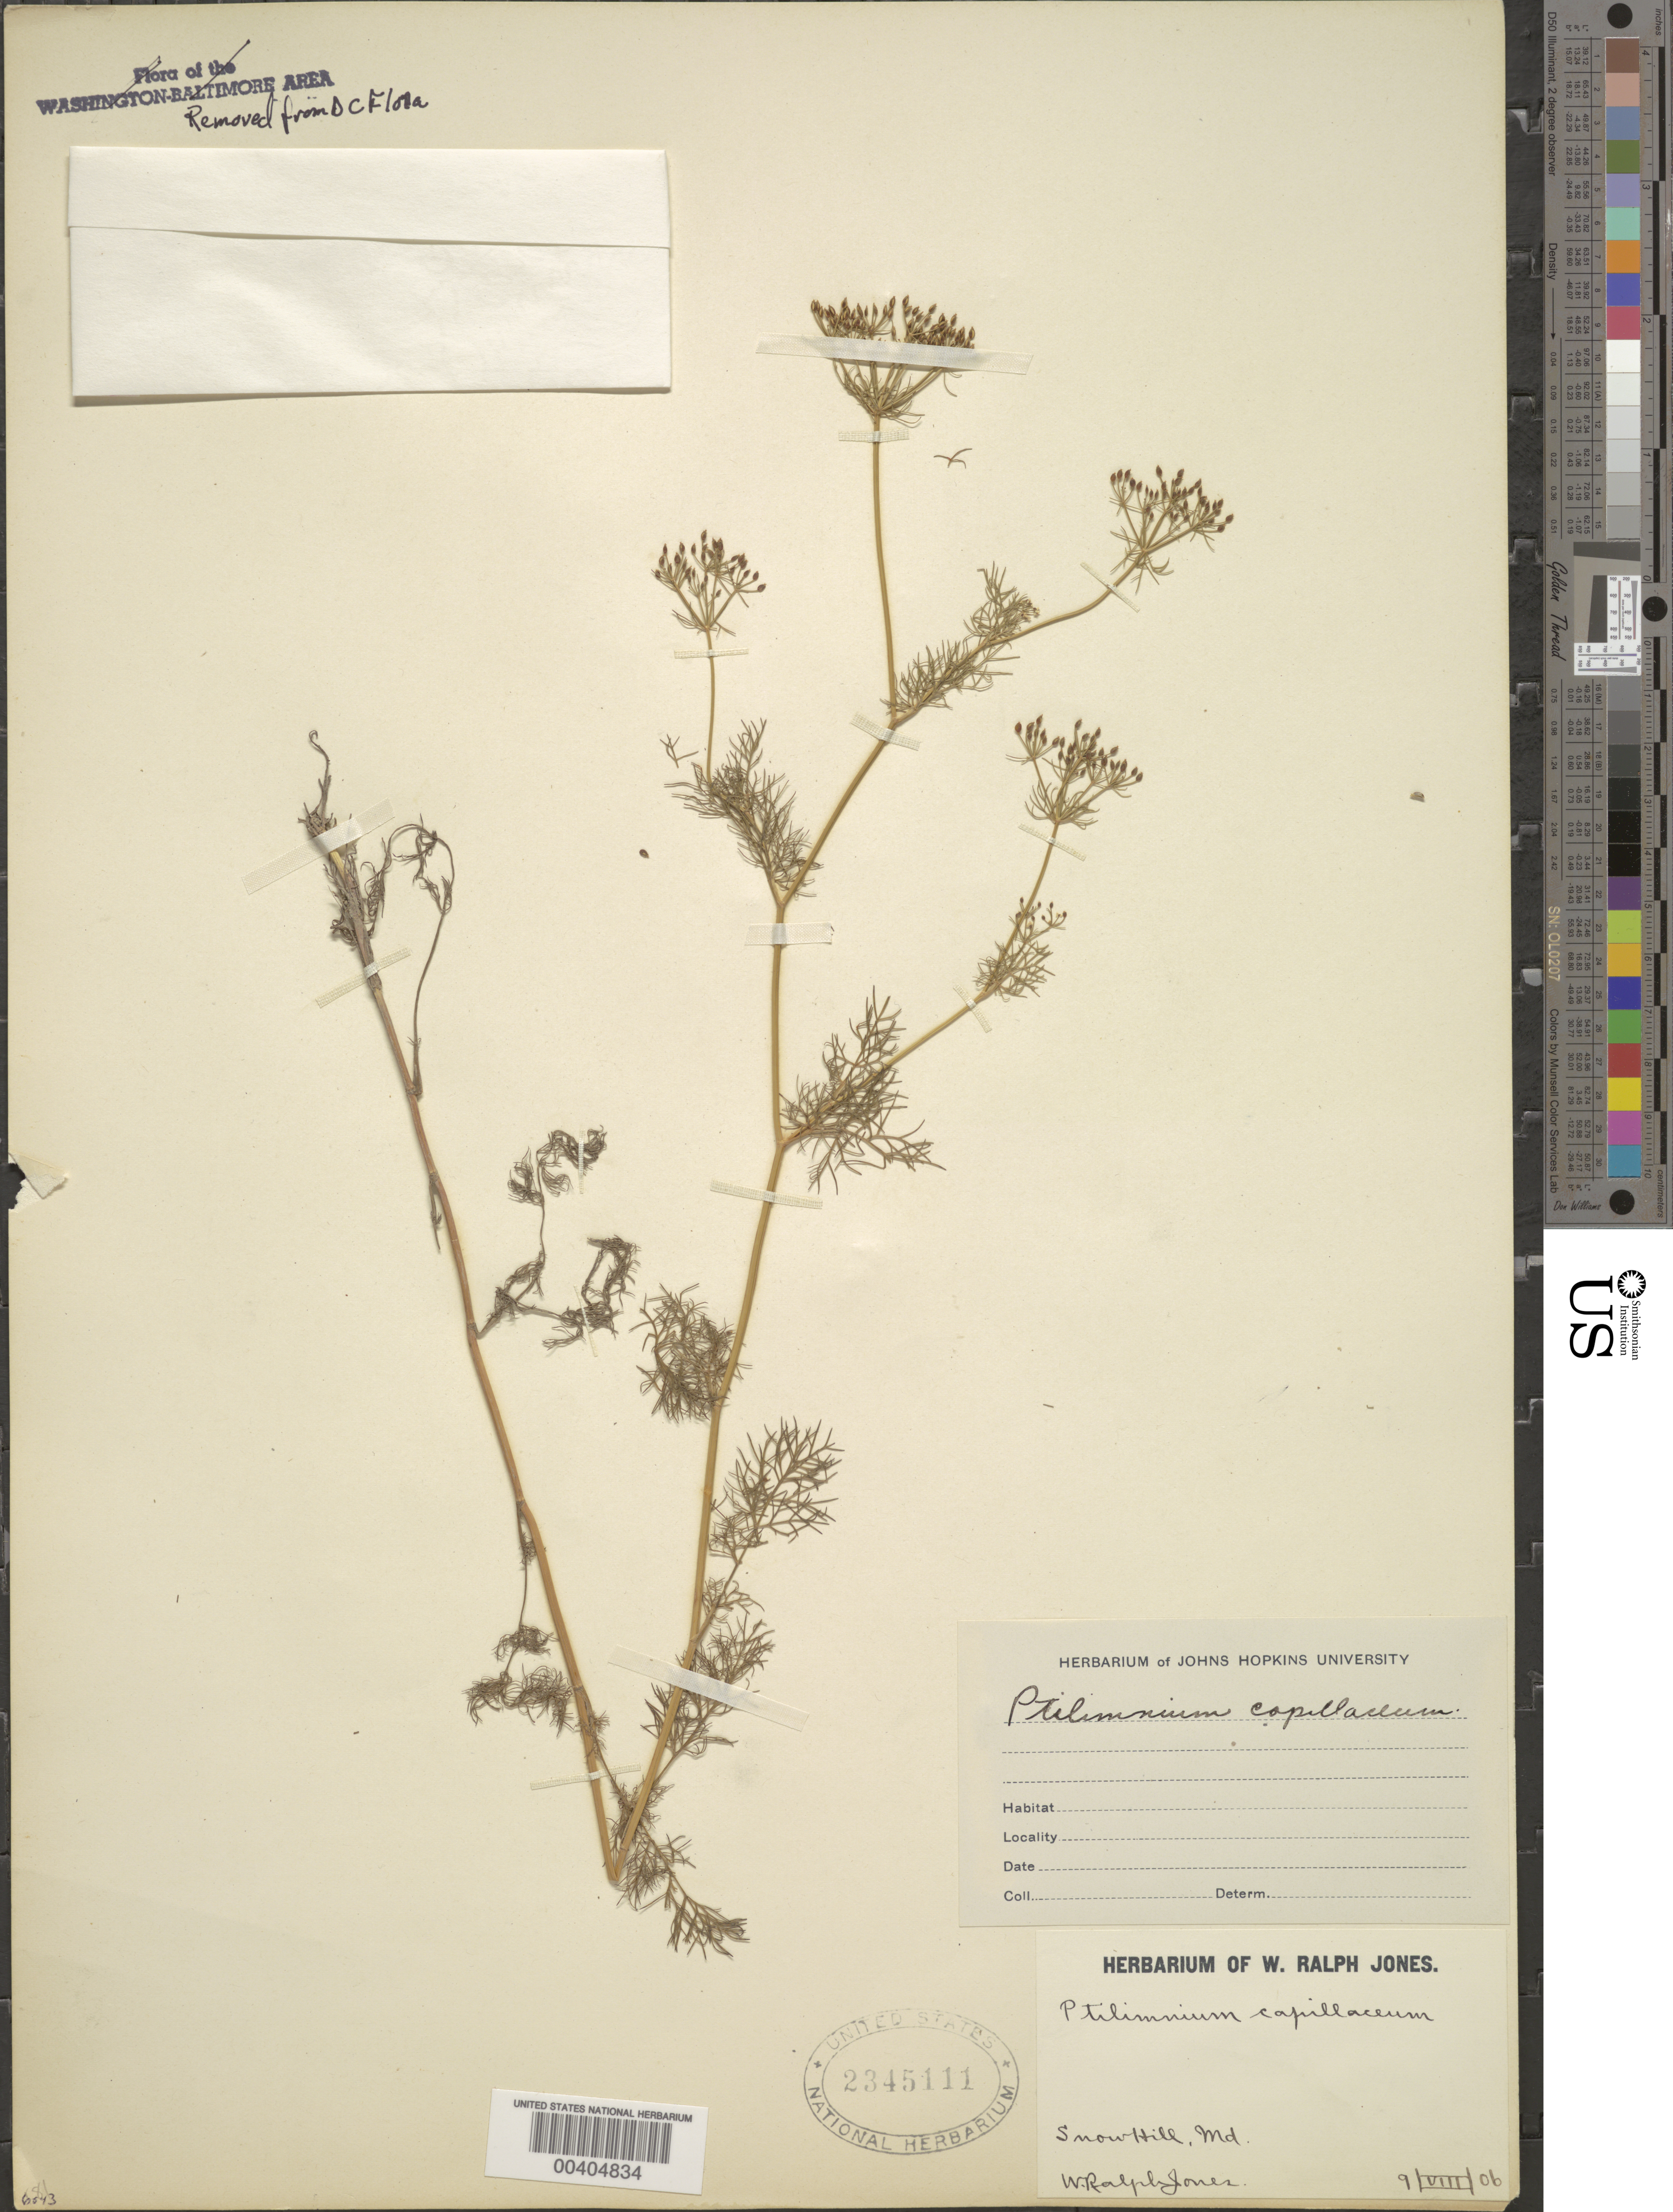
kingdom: Plantae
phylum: Tracheophyta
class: Magnoliopsida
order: Apiales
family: Apiaceae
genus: Ptilimnium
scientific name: Ptilimnium capillaceum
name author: (Michx.) Raf.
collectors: W. R. Jones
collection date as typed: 09 Aug 1906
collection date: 1906-08-09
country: United States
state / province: Maryland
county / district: Worcester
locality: Snow Hill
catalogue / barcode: US 2345111